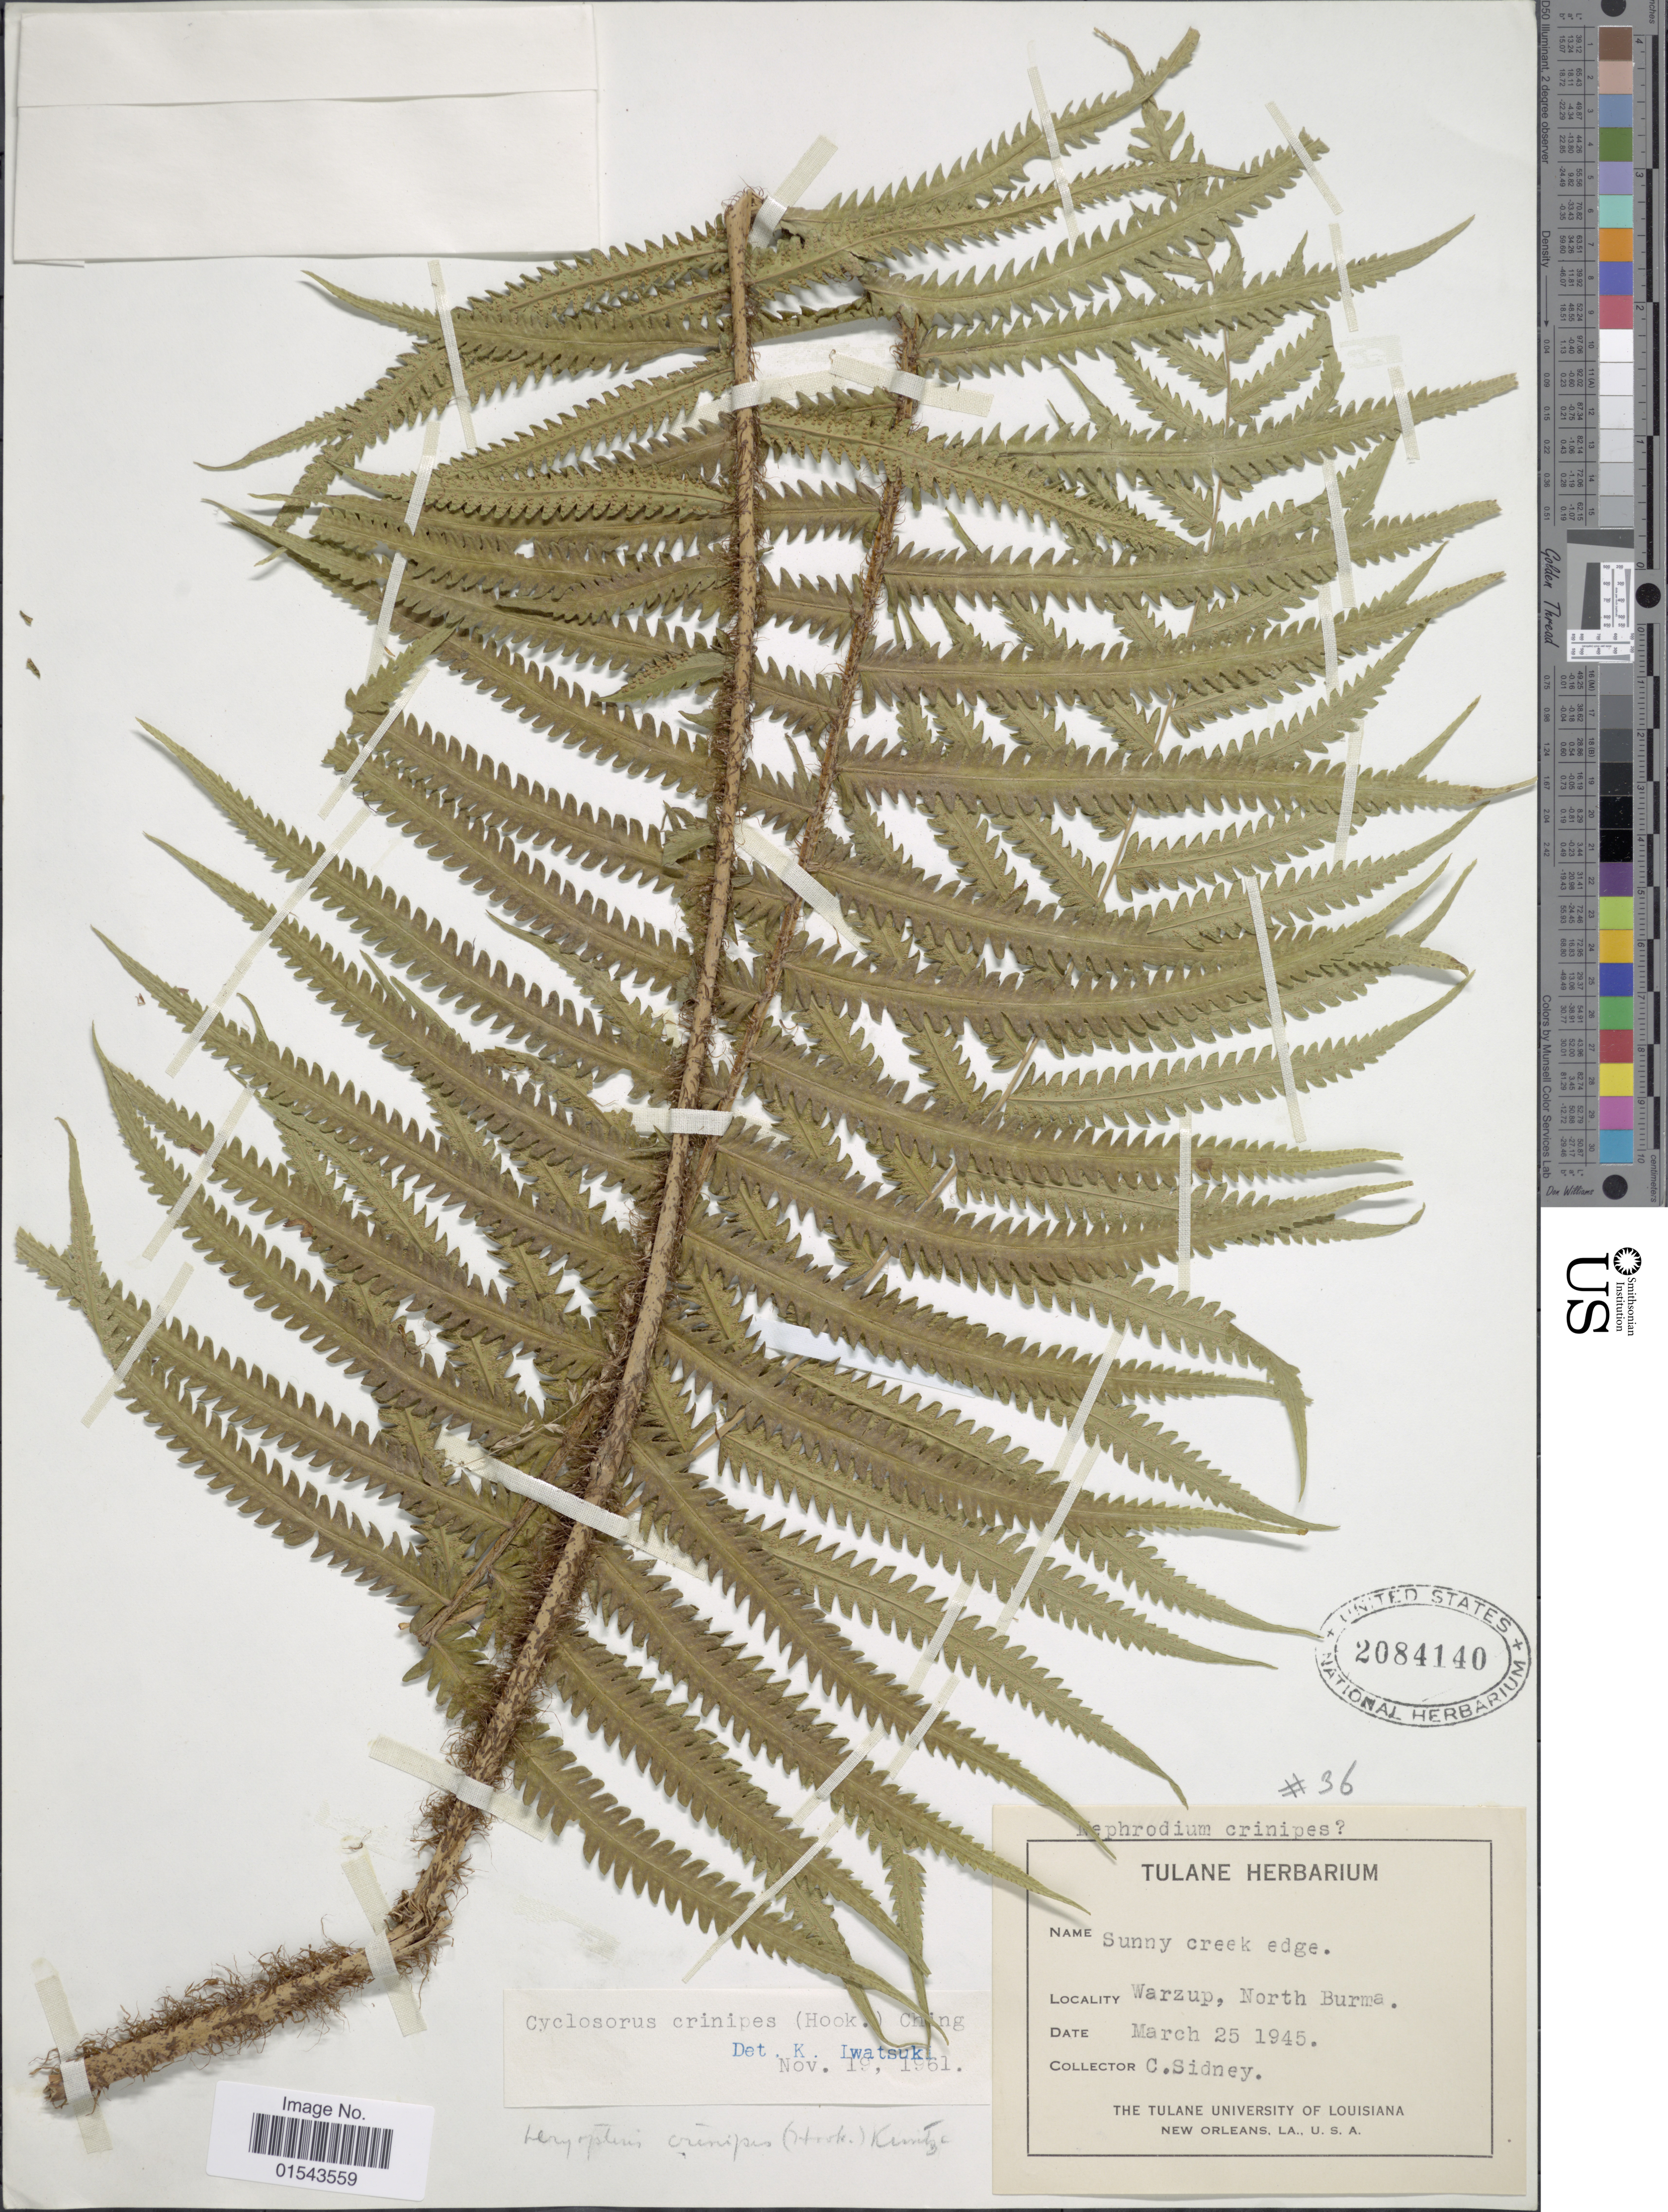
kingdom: Plantae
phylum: Tracheophyta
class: Polypodiopsida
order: Polypodiales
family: Thelypteridaceae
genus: Christella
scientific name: Christella crinipes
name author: (Hook.) Holttum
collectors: C. Sidney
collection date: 1945-03-25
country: Myanmar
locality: Warzup, North Burma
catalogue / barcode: US 2084140